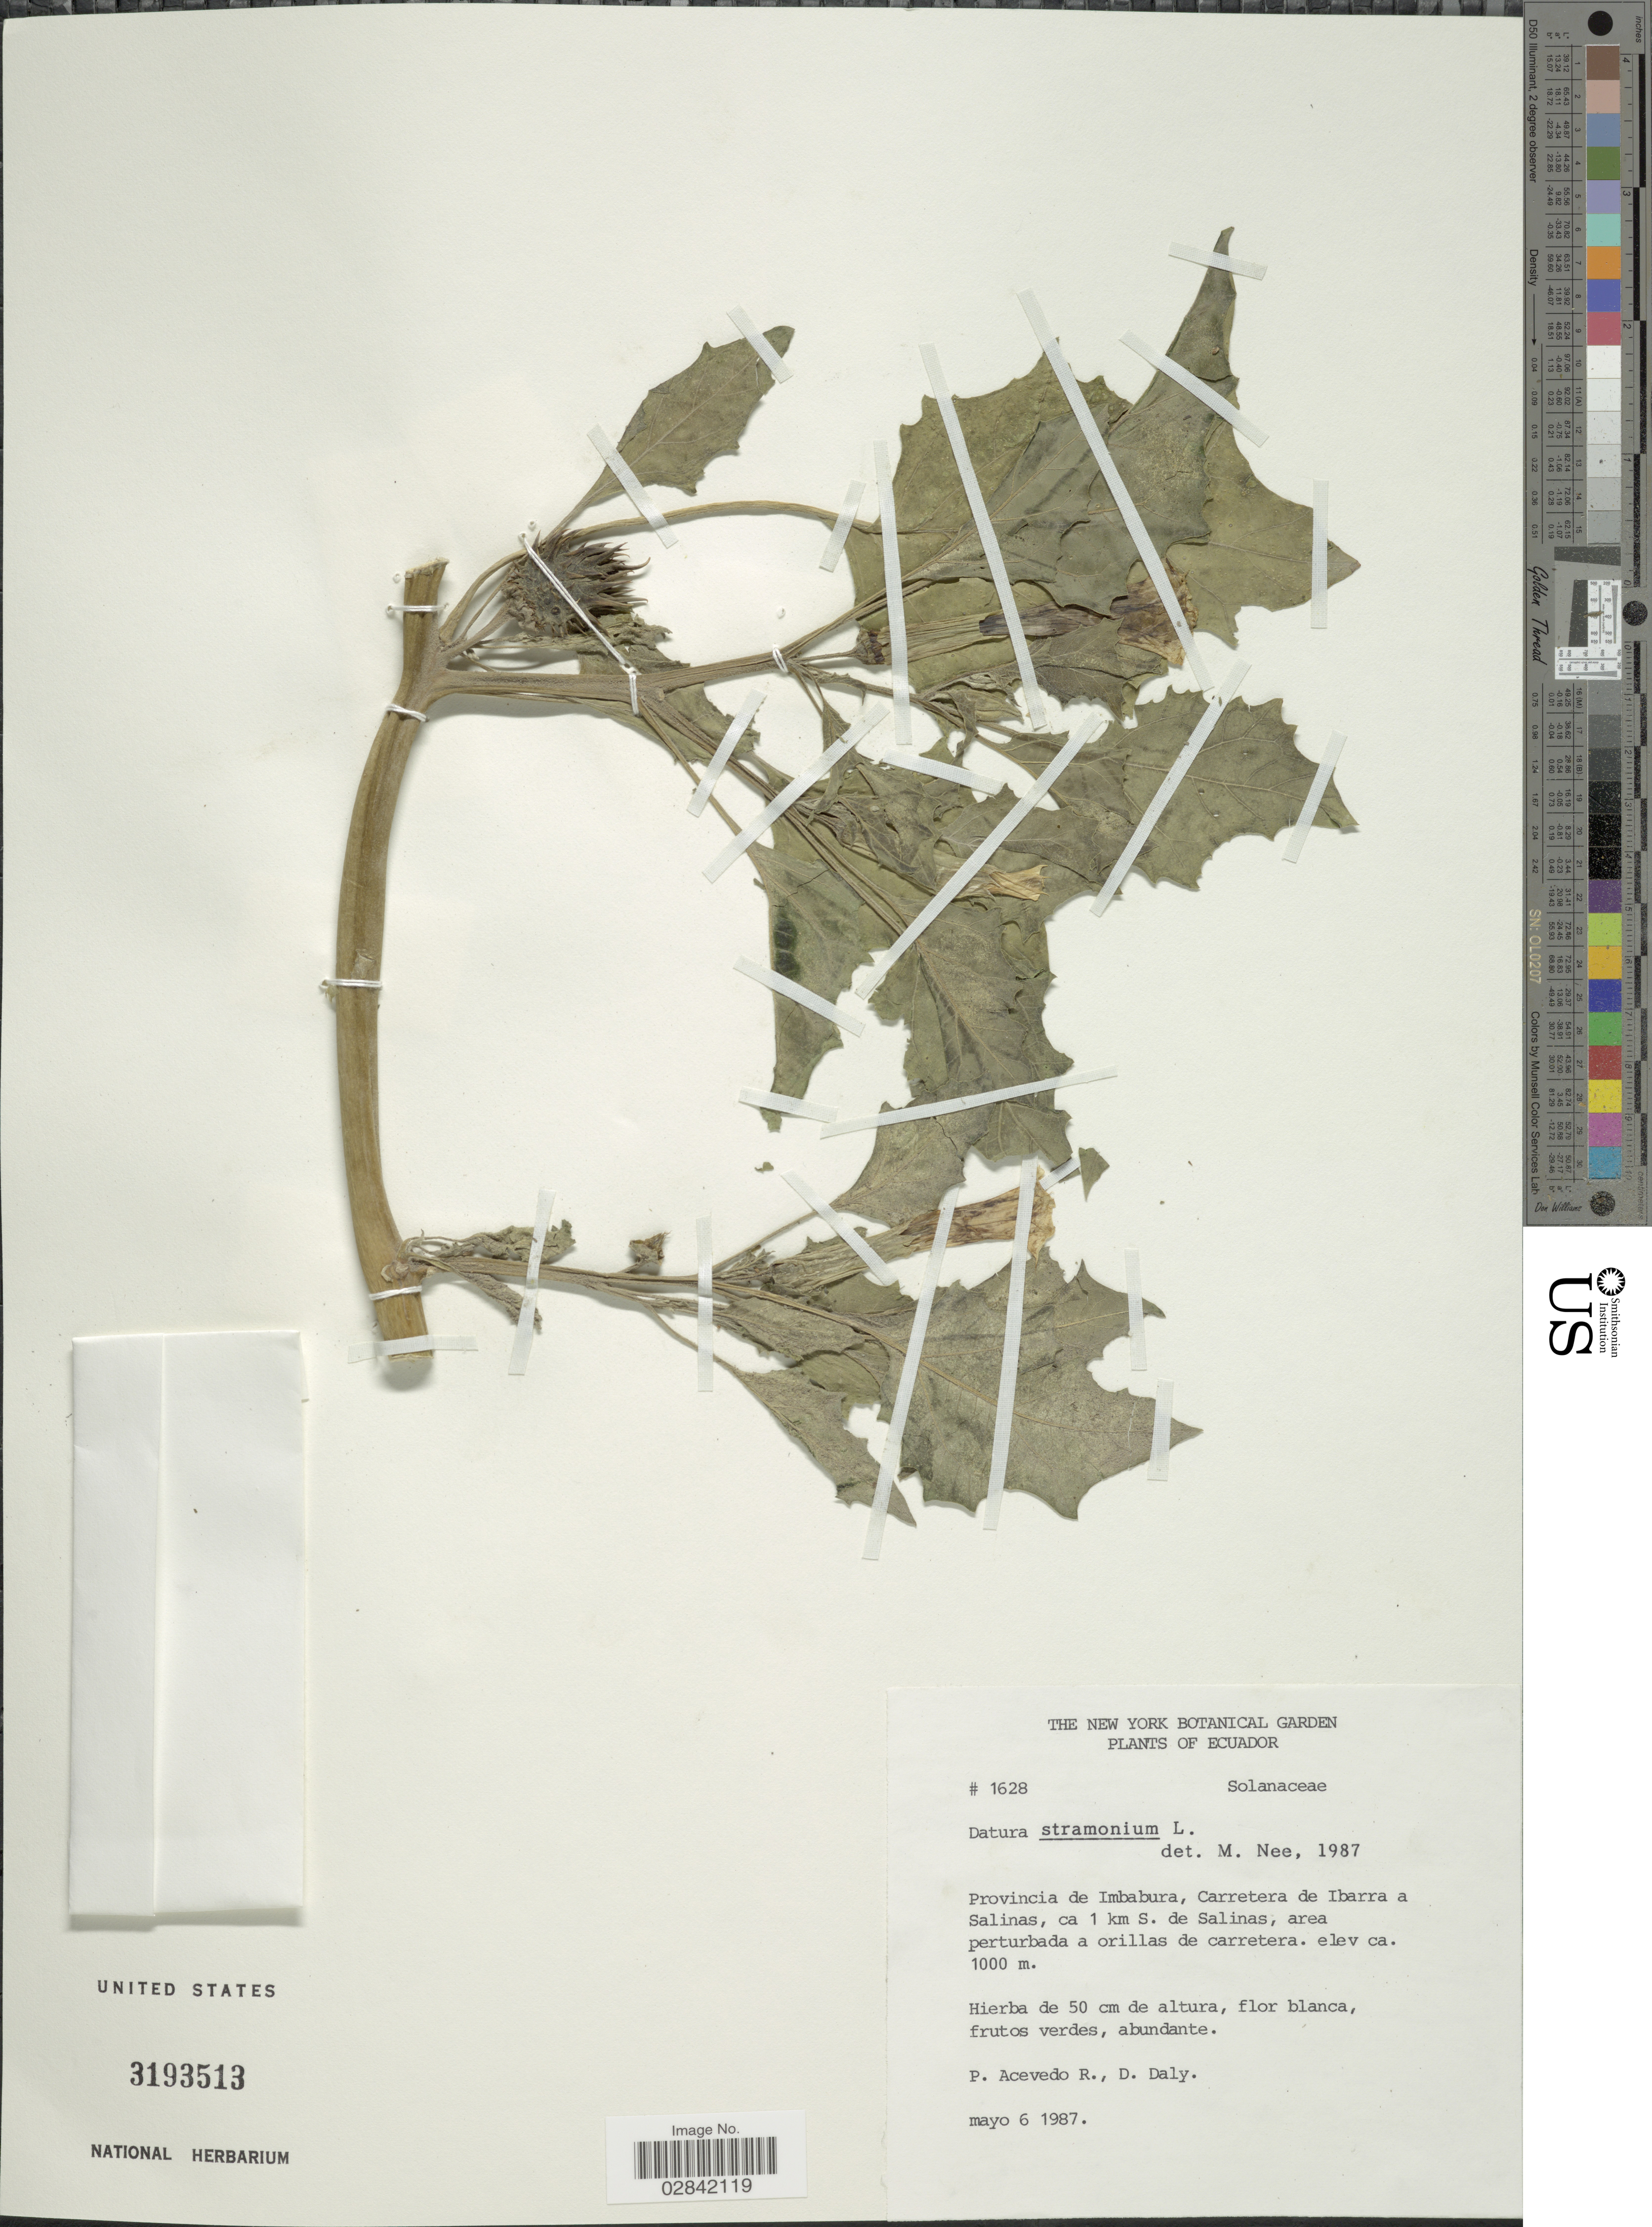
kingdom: Plantae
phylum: Tracheophyta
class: Magnoliopsida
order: Solanales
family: Solanaceae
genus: Datura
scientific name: Datura stramonium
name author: L.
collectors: P. Acevedo-Rodr. & D. C. Daly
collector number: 1628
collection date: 1987-05-06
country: Ecuador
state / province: Imbabura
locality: Provincia de Imbabura, Carretera de Ibarra a Salinas, ca 1 km S. de Salinas, area perturbada a orillas de carretera.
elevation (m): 1000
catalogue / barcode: US 3193513